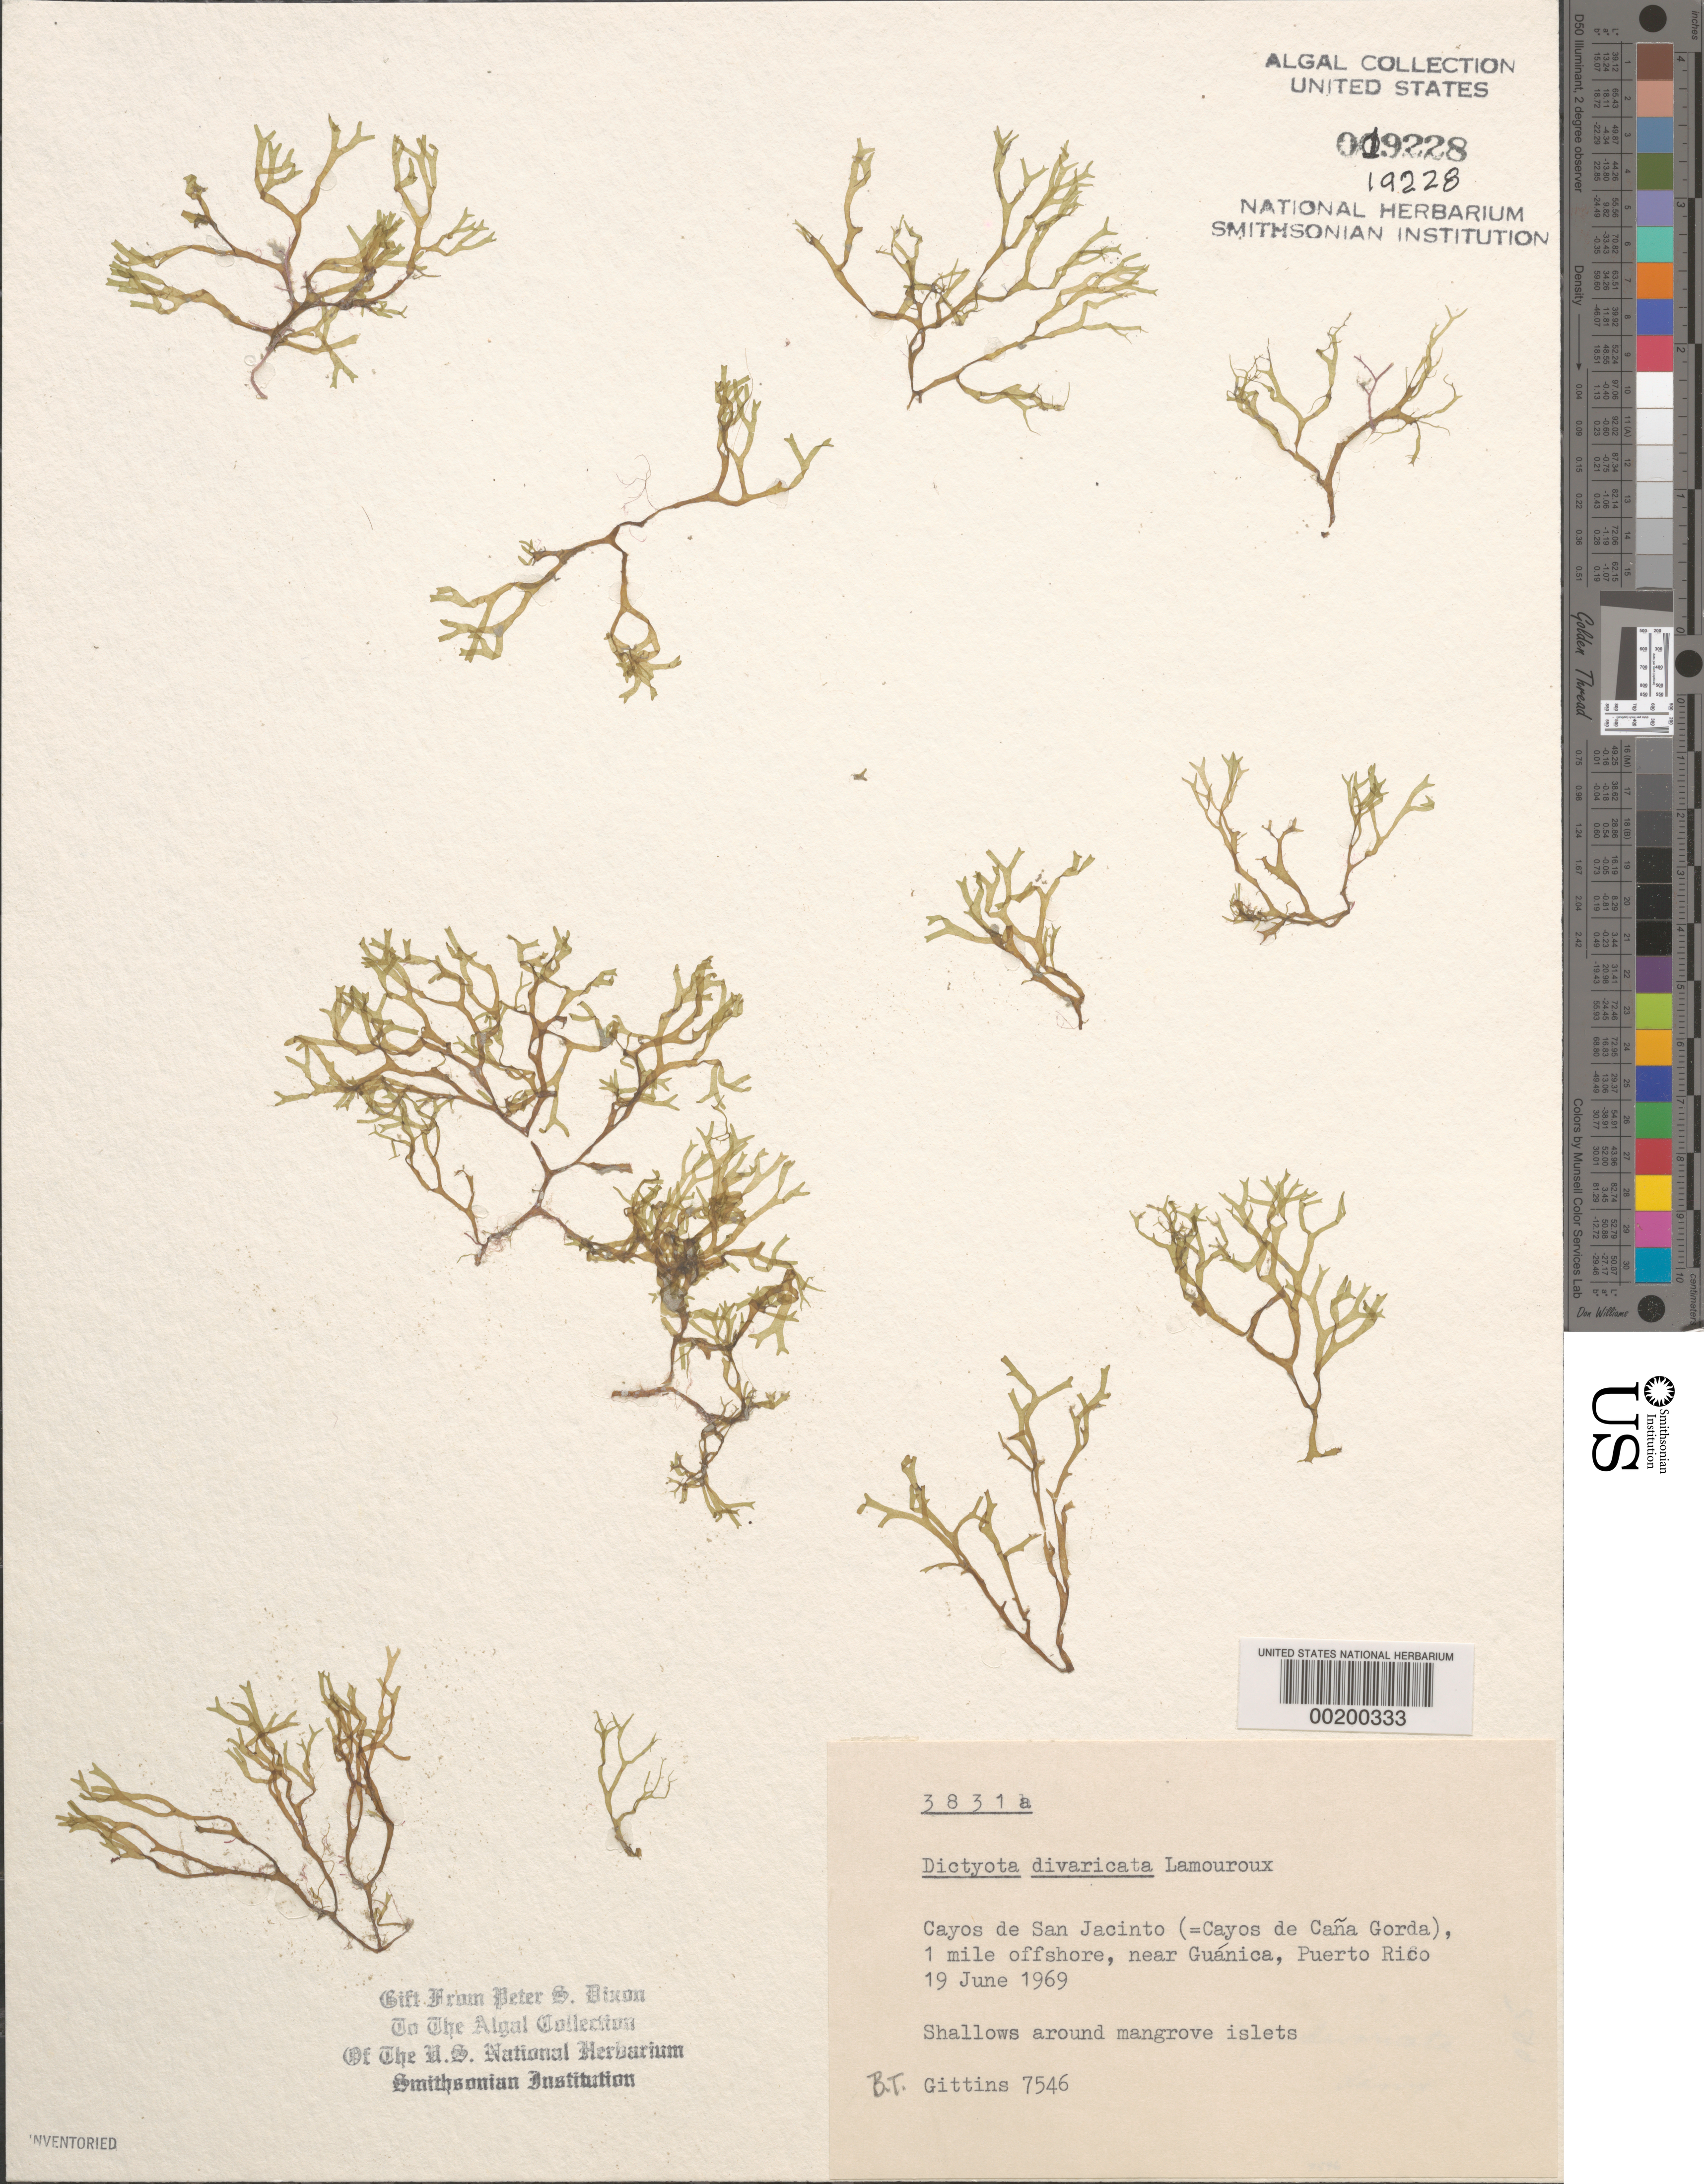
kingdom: Chromista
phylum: Ochrophyta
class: Phaeophyceae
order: Dictyotales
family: Dictyotaceae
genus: Dictyota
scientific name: Dictyota divaricata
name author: J.V.Lamouroux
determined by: Dixon, P. S.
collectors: B. Gittins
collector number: BTG 7546 & PSD 3831A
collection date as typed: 19 Jun 1969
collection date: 1969-06-19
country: Puerto Rico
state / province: Guanica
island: Cayos de San Jacinto (Cayos de Cana Gorda)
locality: Near Guanica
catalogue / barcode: US 19228